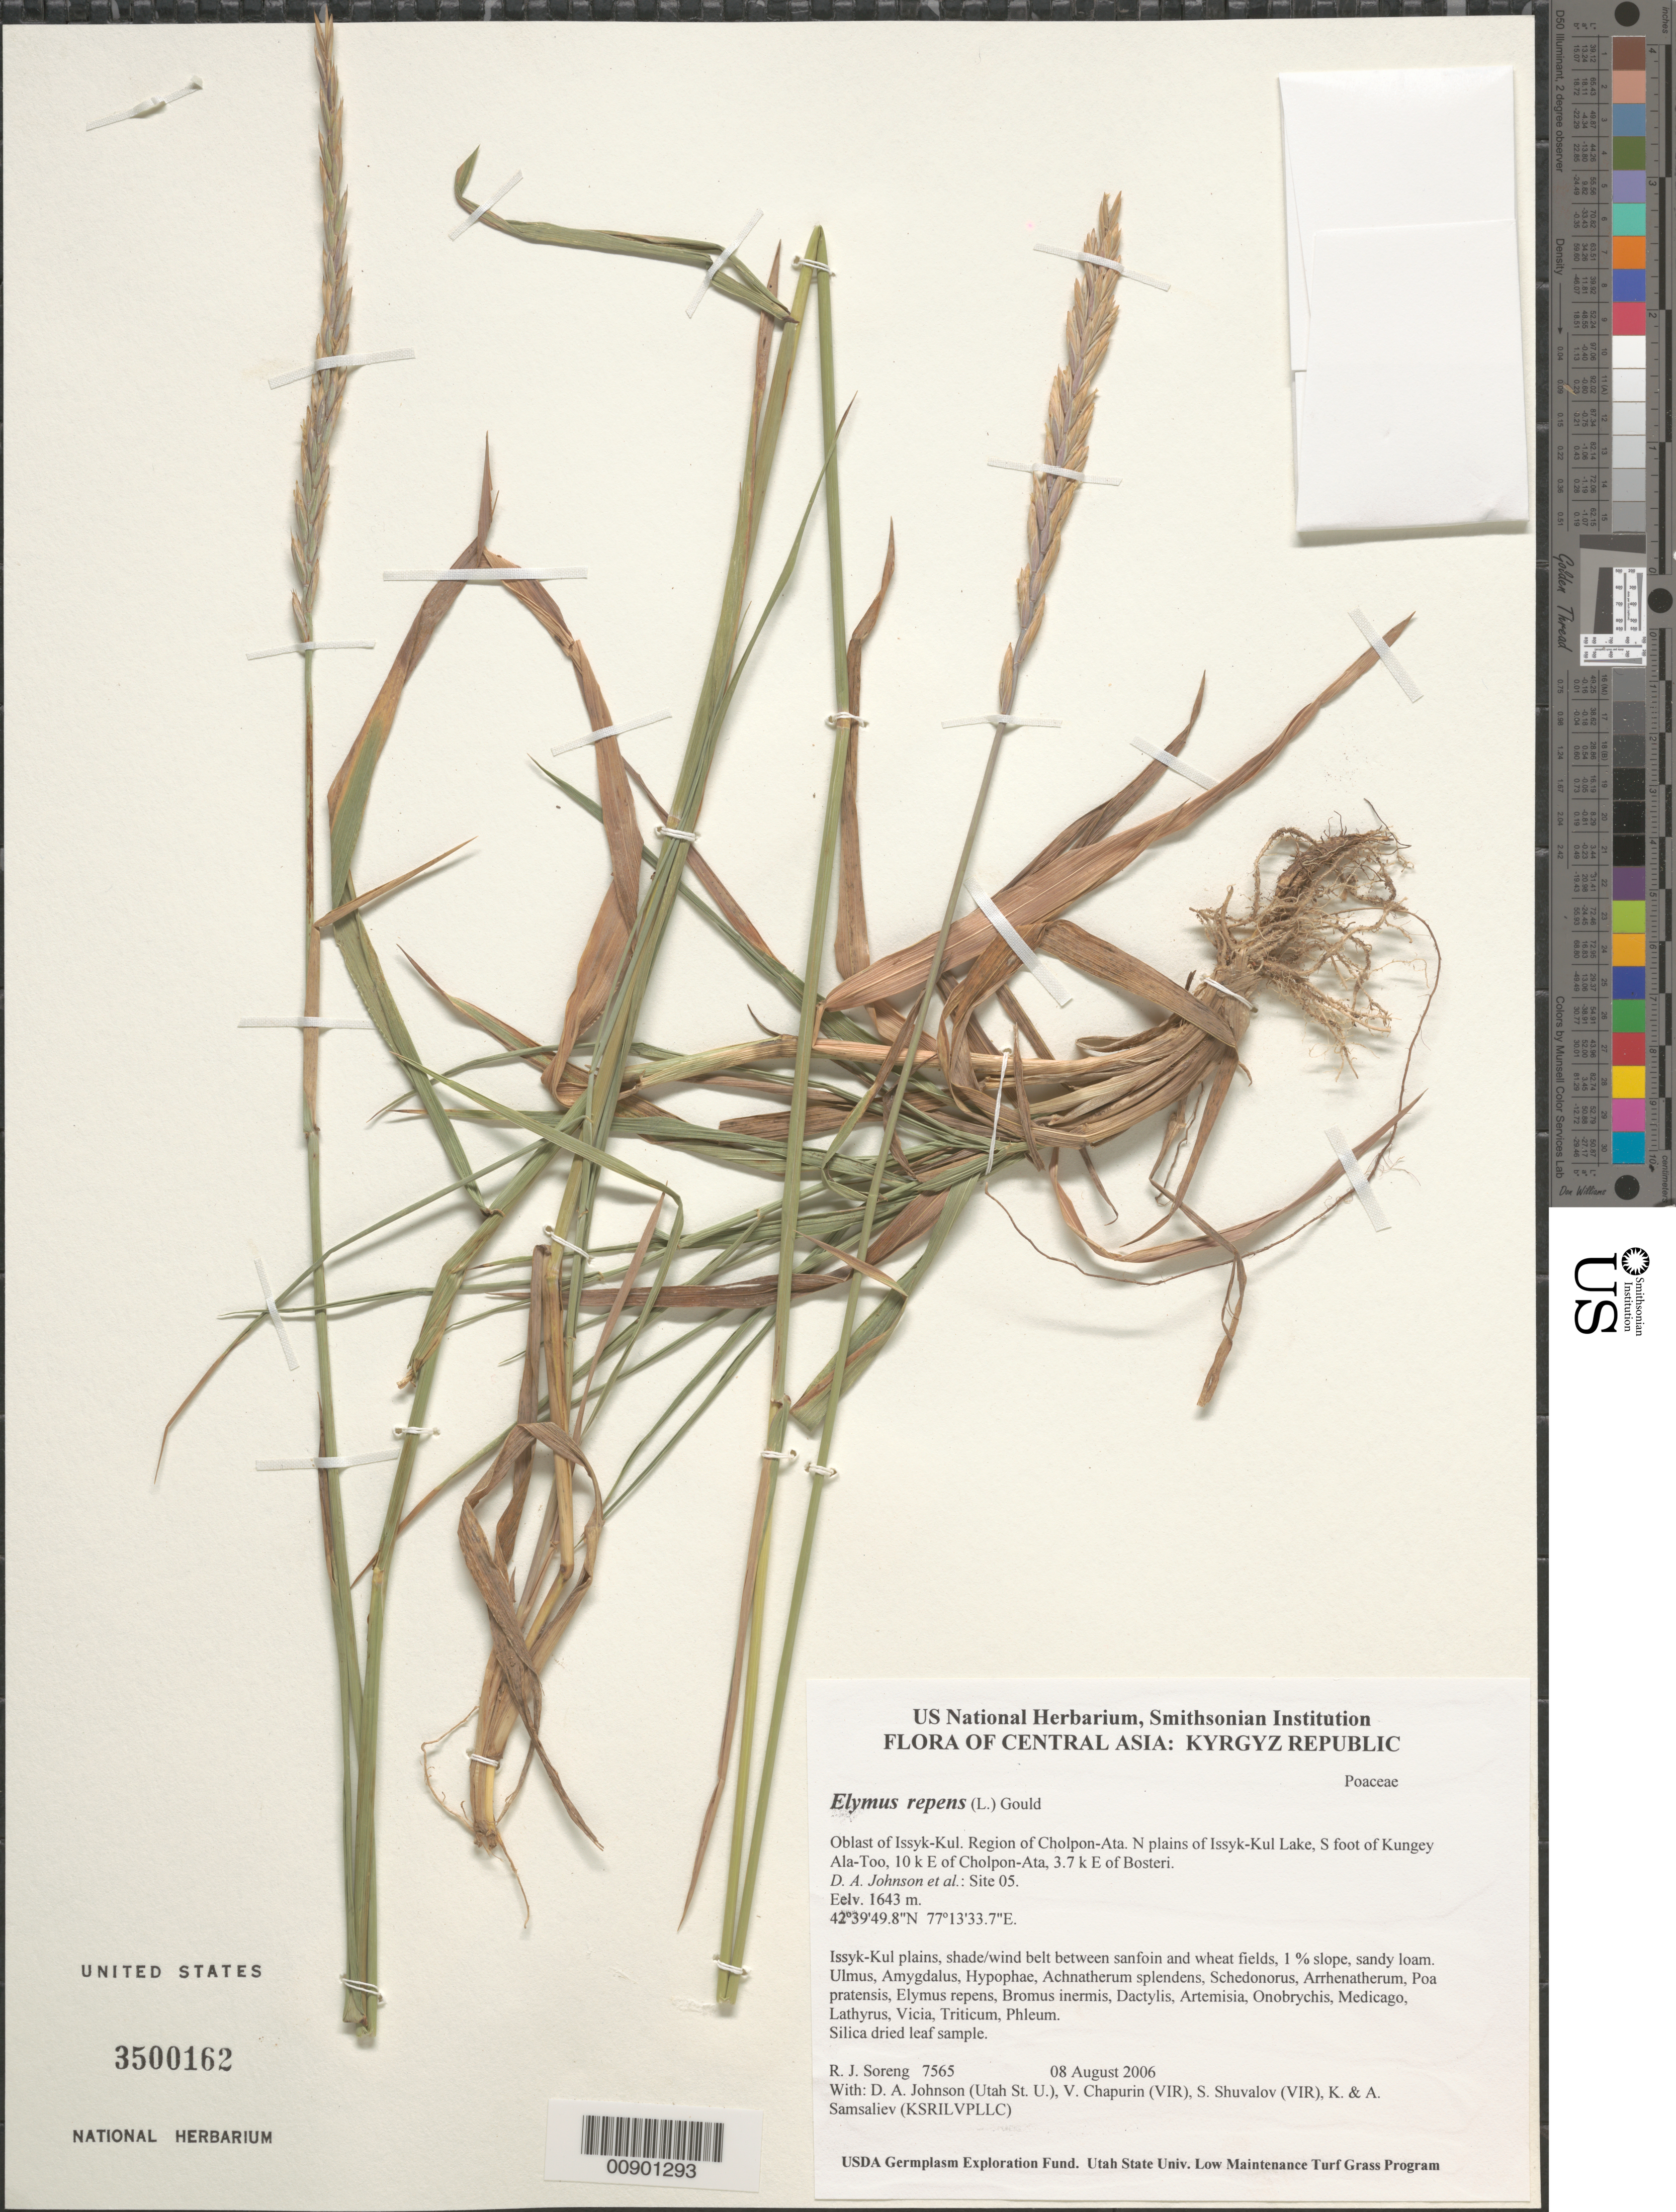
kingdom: Plantae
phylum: Tracheophyta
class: Liliopsida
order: Poales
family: Poaceae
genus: Elymus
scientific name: Elymus repens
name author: (L.) Gould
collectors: R. J. Soreng, D. Johnson, S. Shuvalov, V. Chapurin, K. Samsaliev & A. Samsaliev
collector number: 7565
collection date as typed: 08 Aug 2006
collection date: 2006-08-08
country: Kyrgyzstan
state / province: Ysyk-Kol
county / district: Cholpon-Ata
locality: N plains of Issyk-Kul Lake, S foot of Kungey Ala-Too, 10 km E of Cholpon-Ata, 3.7 km E of Bosteri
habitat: Issyk-Kul plains, shade/wind belt between sanfoin and wheat fields, 1 % slope, sandy loam.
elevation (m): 1643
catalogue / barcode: US 3500162